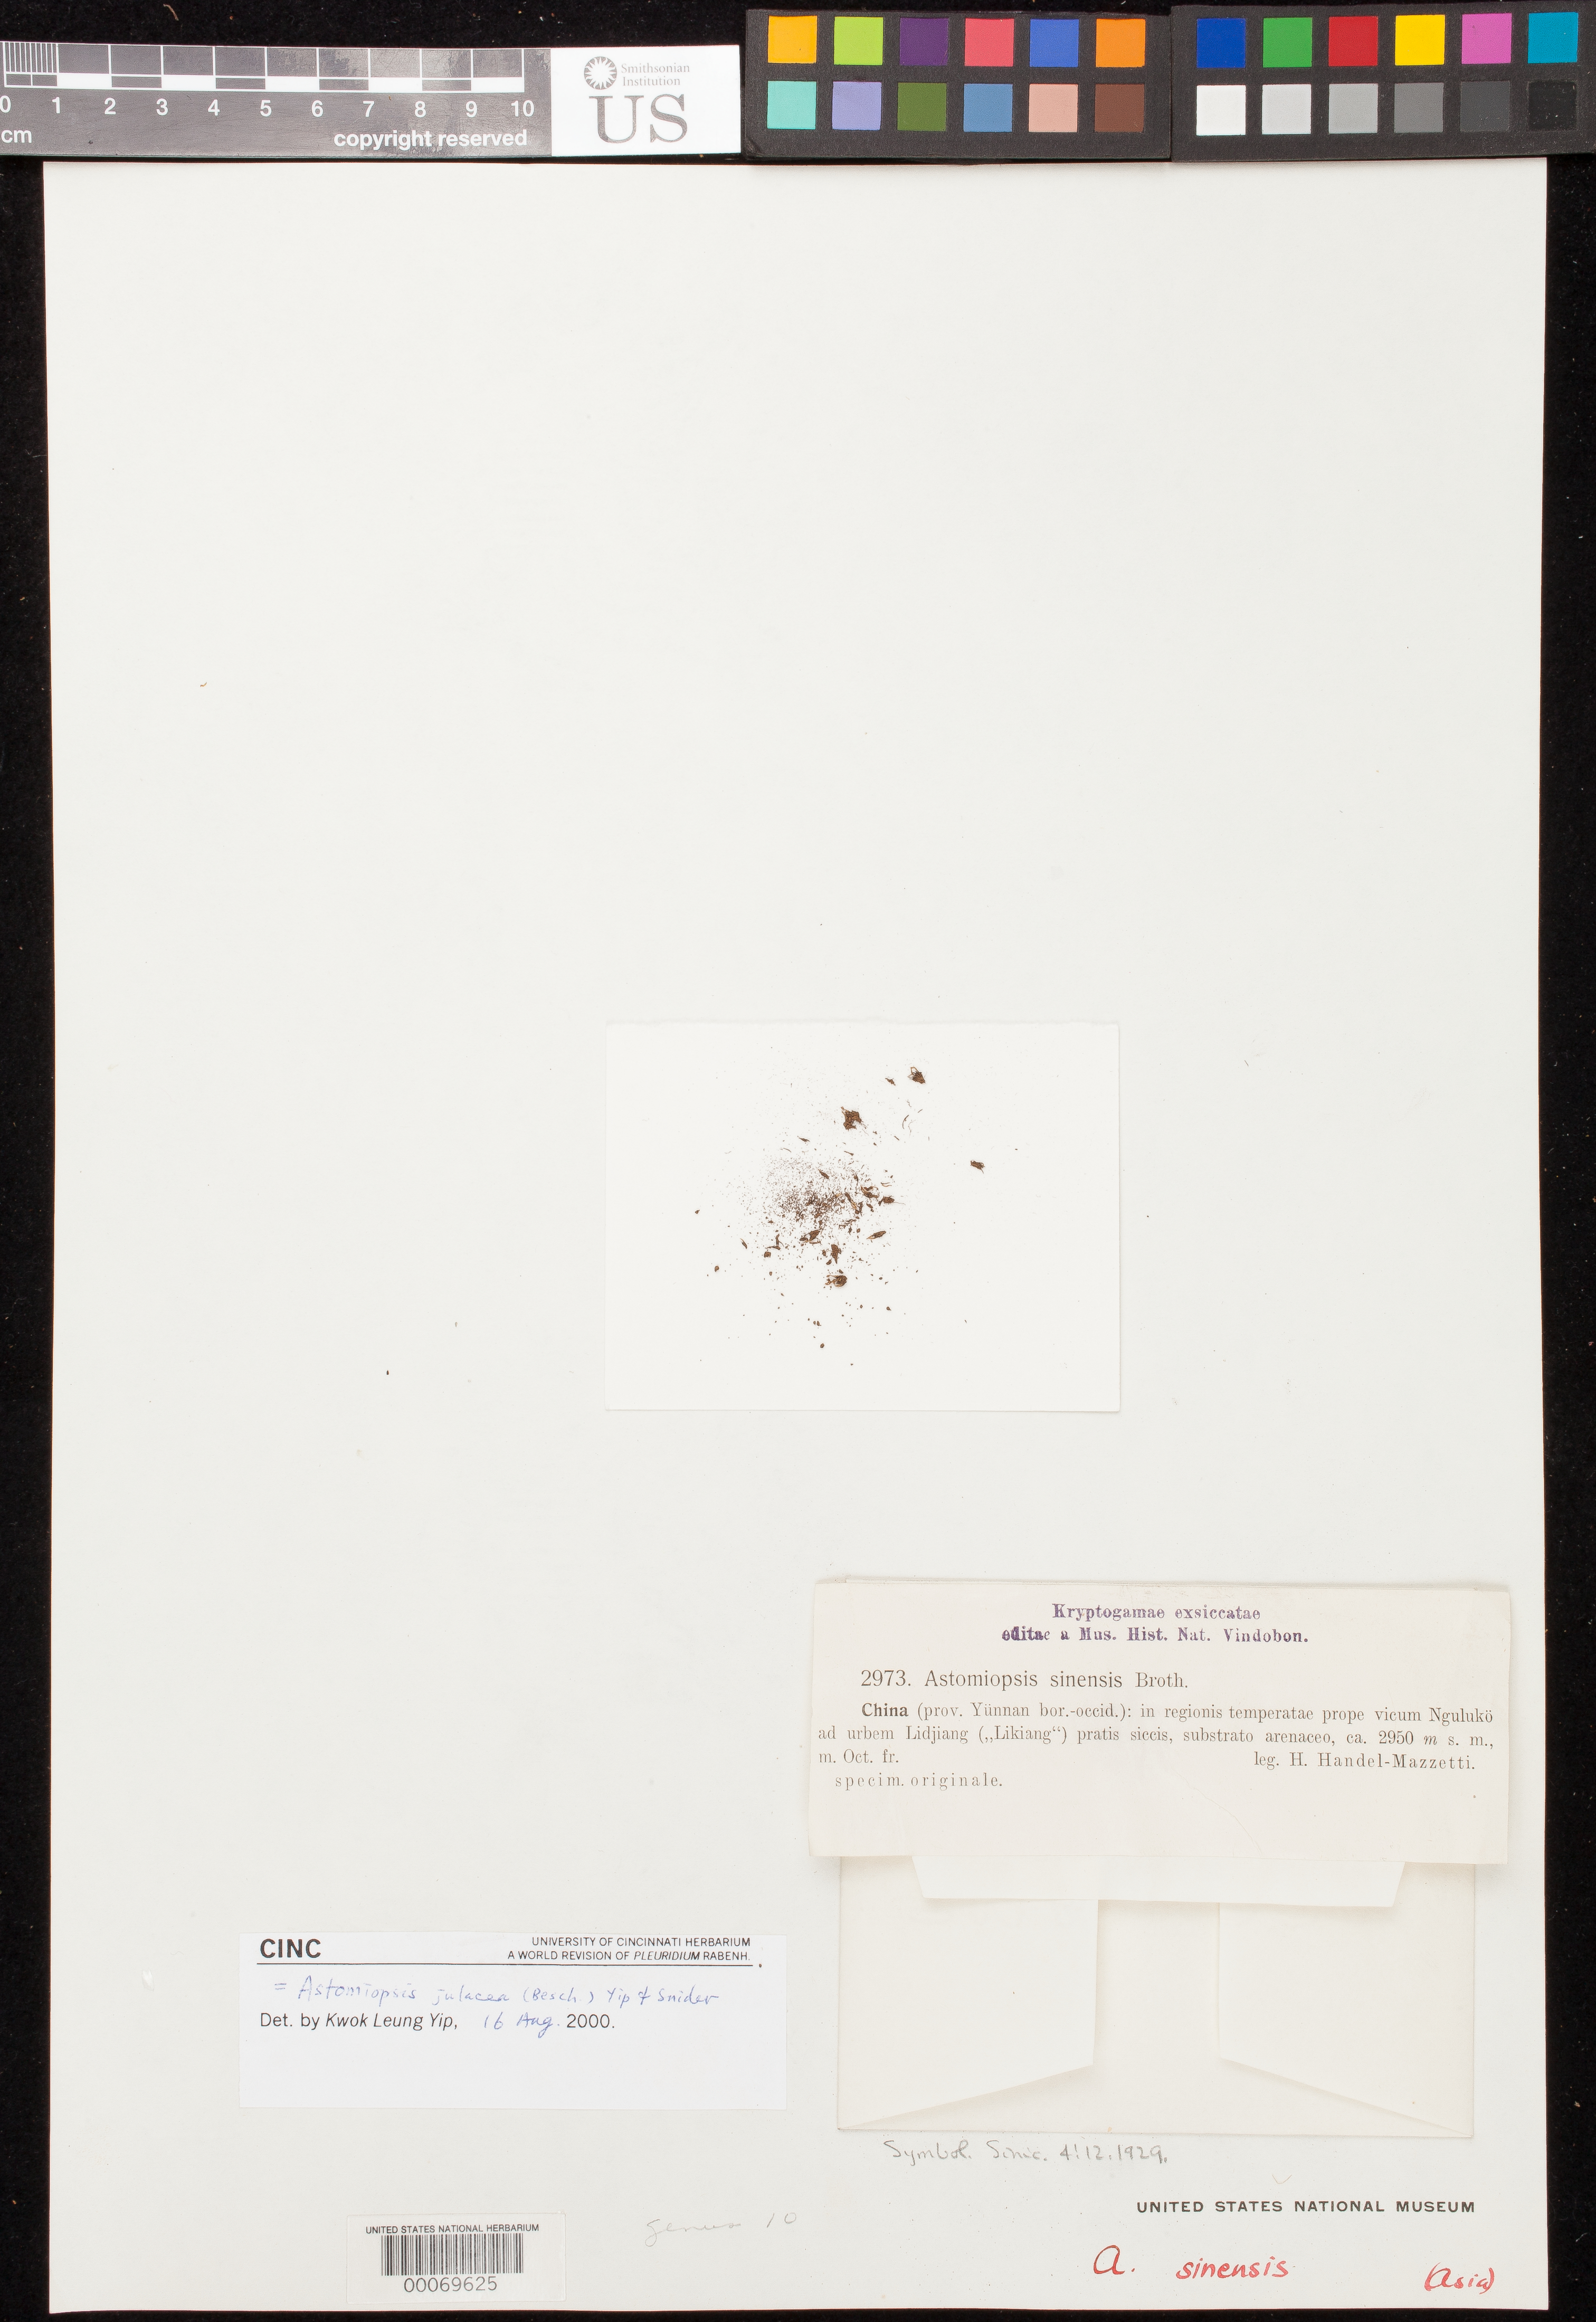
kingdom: Plantae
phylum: Bryophyta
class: Bryopsida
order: Dicranales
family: Ditrichaceae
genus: Astomiopsis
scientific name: Astomiopsis sinensis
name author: Broth. in Hand.-Mazz.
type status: Isotype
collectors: H. Handel-Mazzetti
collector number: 2973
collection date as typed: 04 Oct 1916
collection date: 1916-10-04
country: China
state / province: Yunnan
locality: Vicum Nguluko, urbem Lidjiang. [Village of Nguluko, city of Lidjiang.]